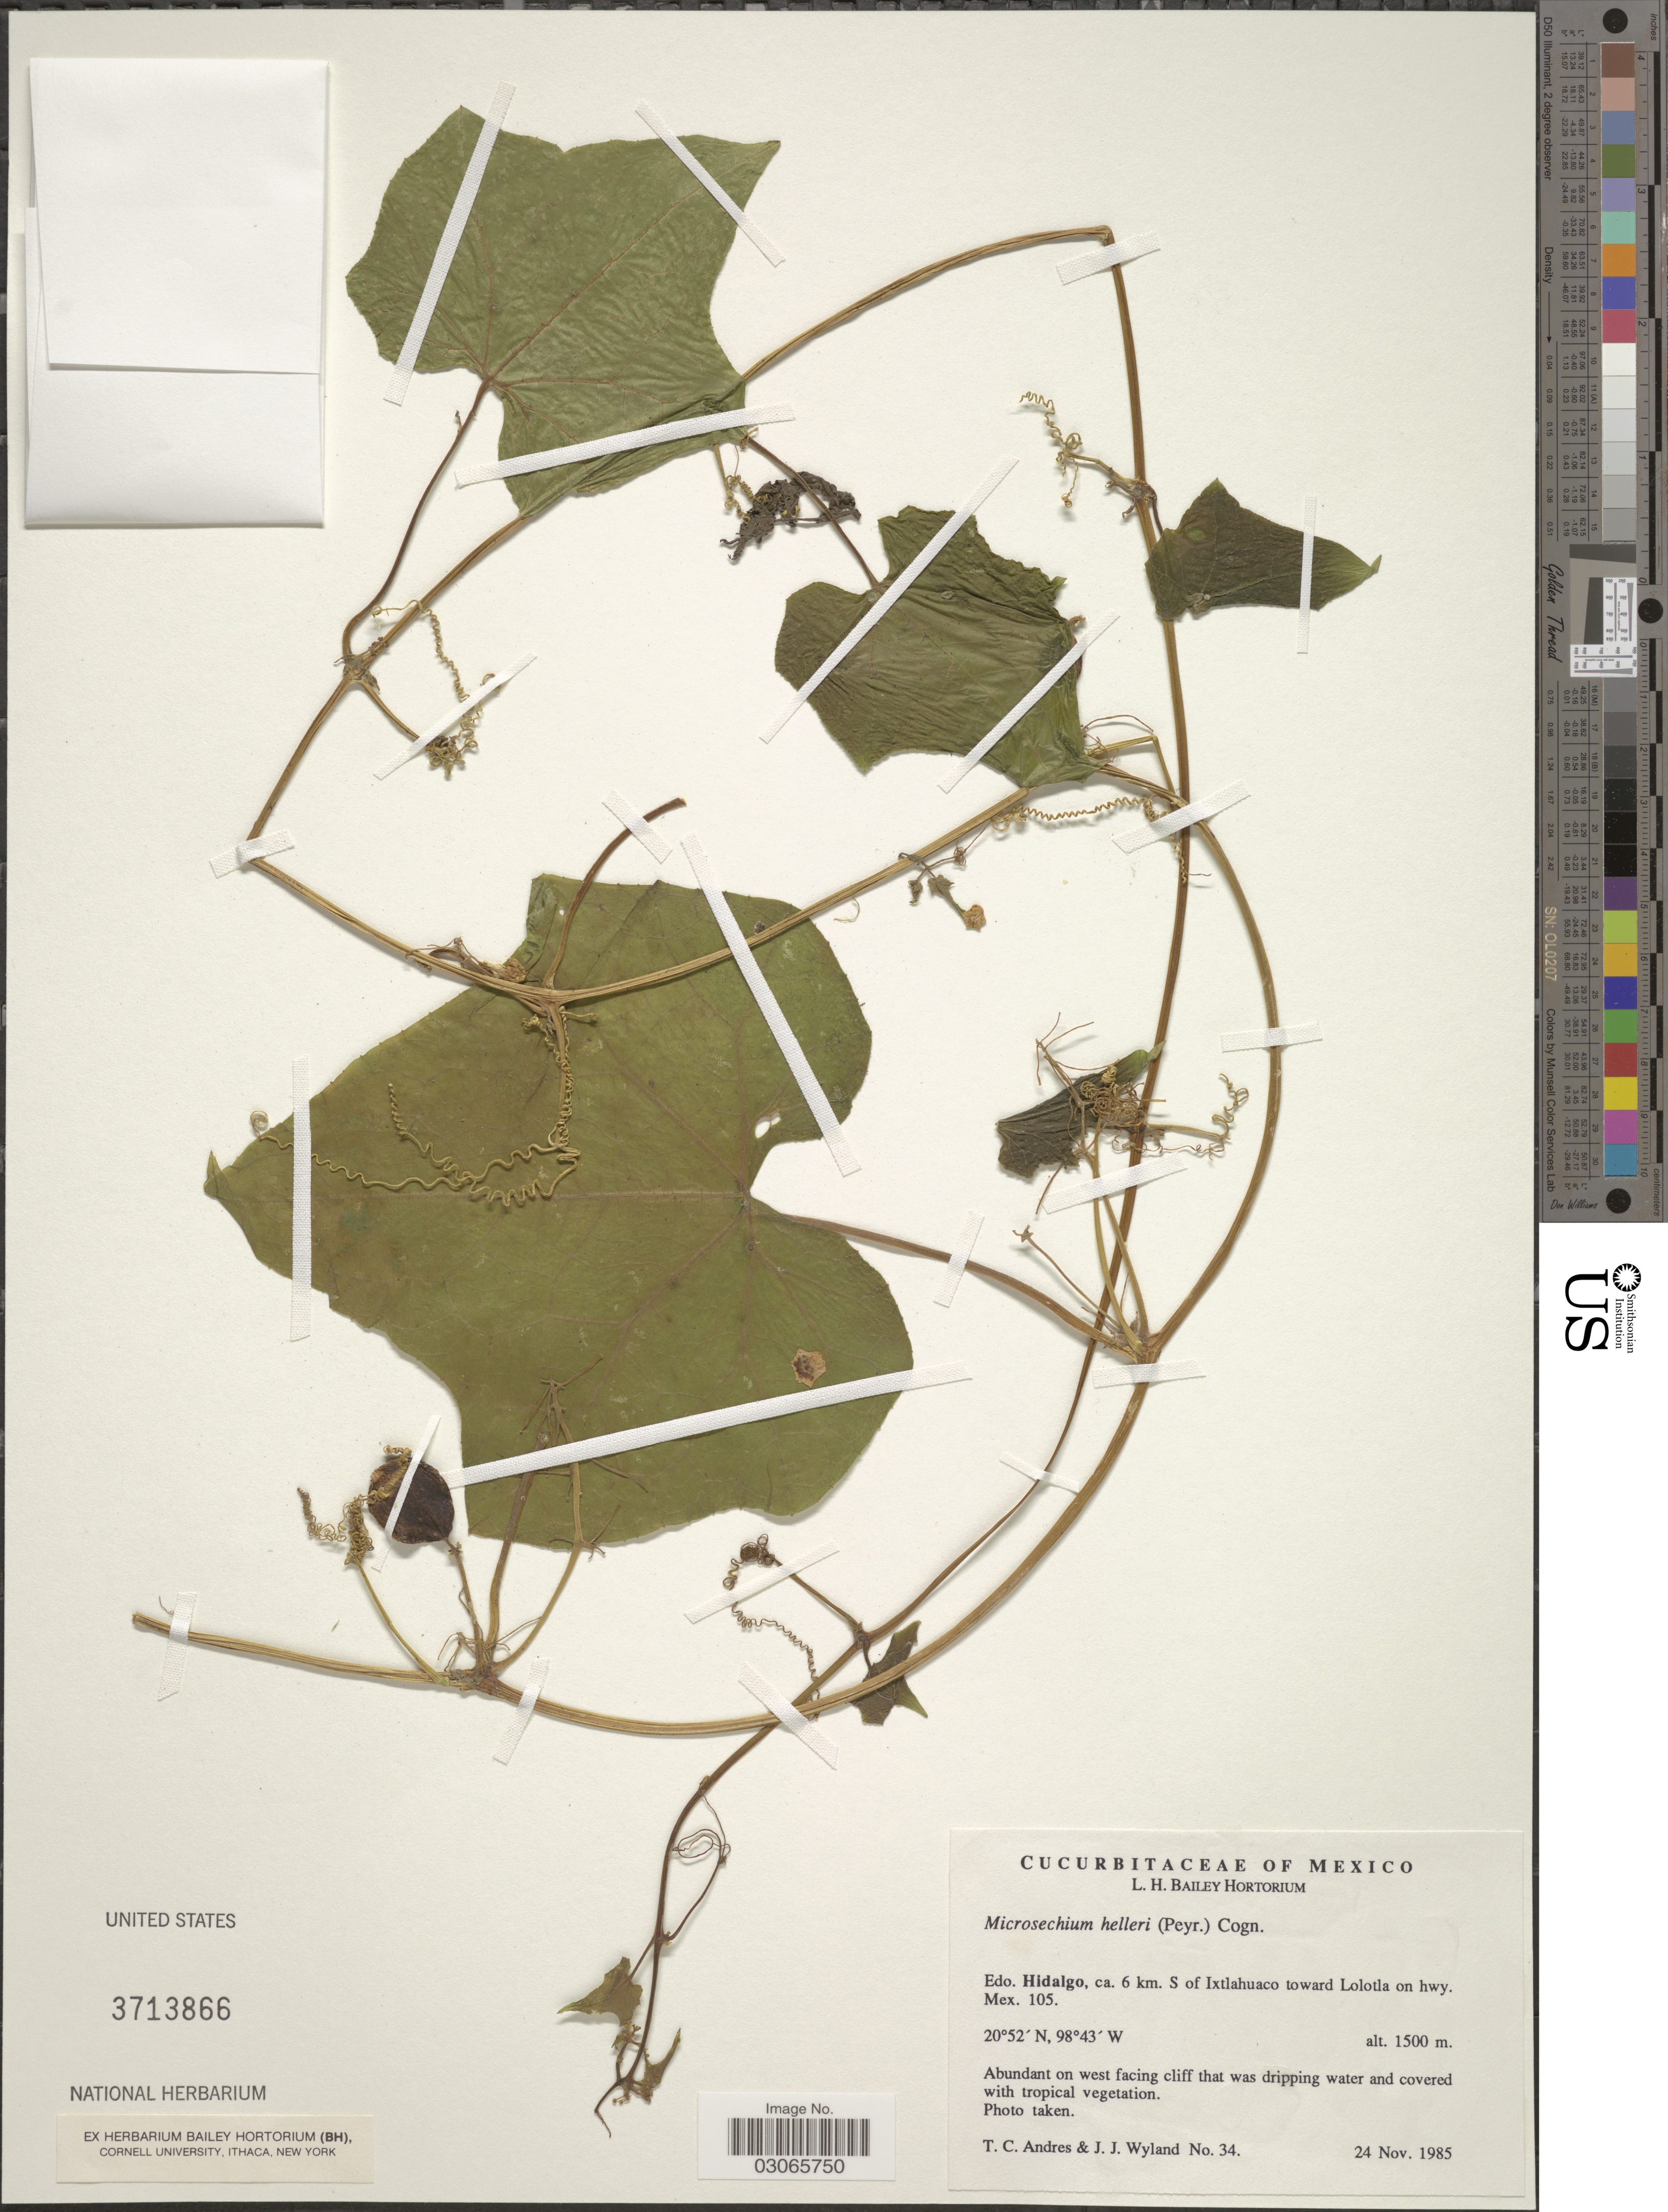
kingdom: Plantae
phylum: Tracheophyta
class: Magnoliopsida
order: Cucurbitales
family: Cucurbitaceae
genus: Microsechium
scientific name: Microsechium helleri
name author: (Peyr.) Cogn.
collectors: T. C. Andres & J. J. Wyland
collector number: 34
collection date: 1985-11-24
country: Mexico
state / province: Hidalgo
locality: Ca. 6 km. S of Ixtlahuaco toward Lolotla on hwy. Mex. 105.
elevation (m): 1500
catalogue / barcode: US 3713866